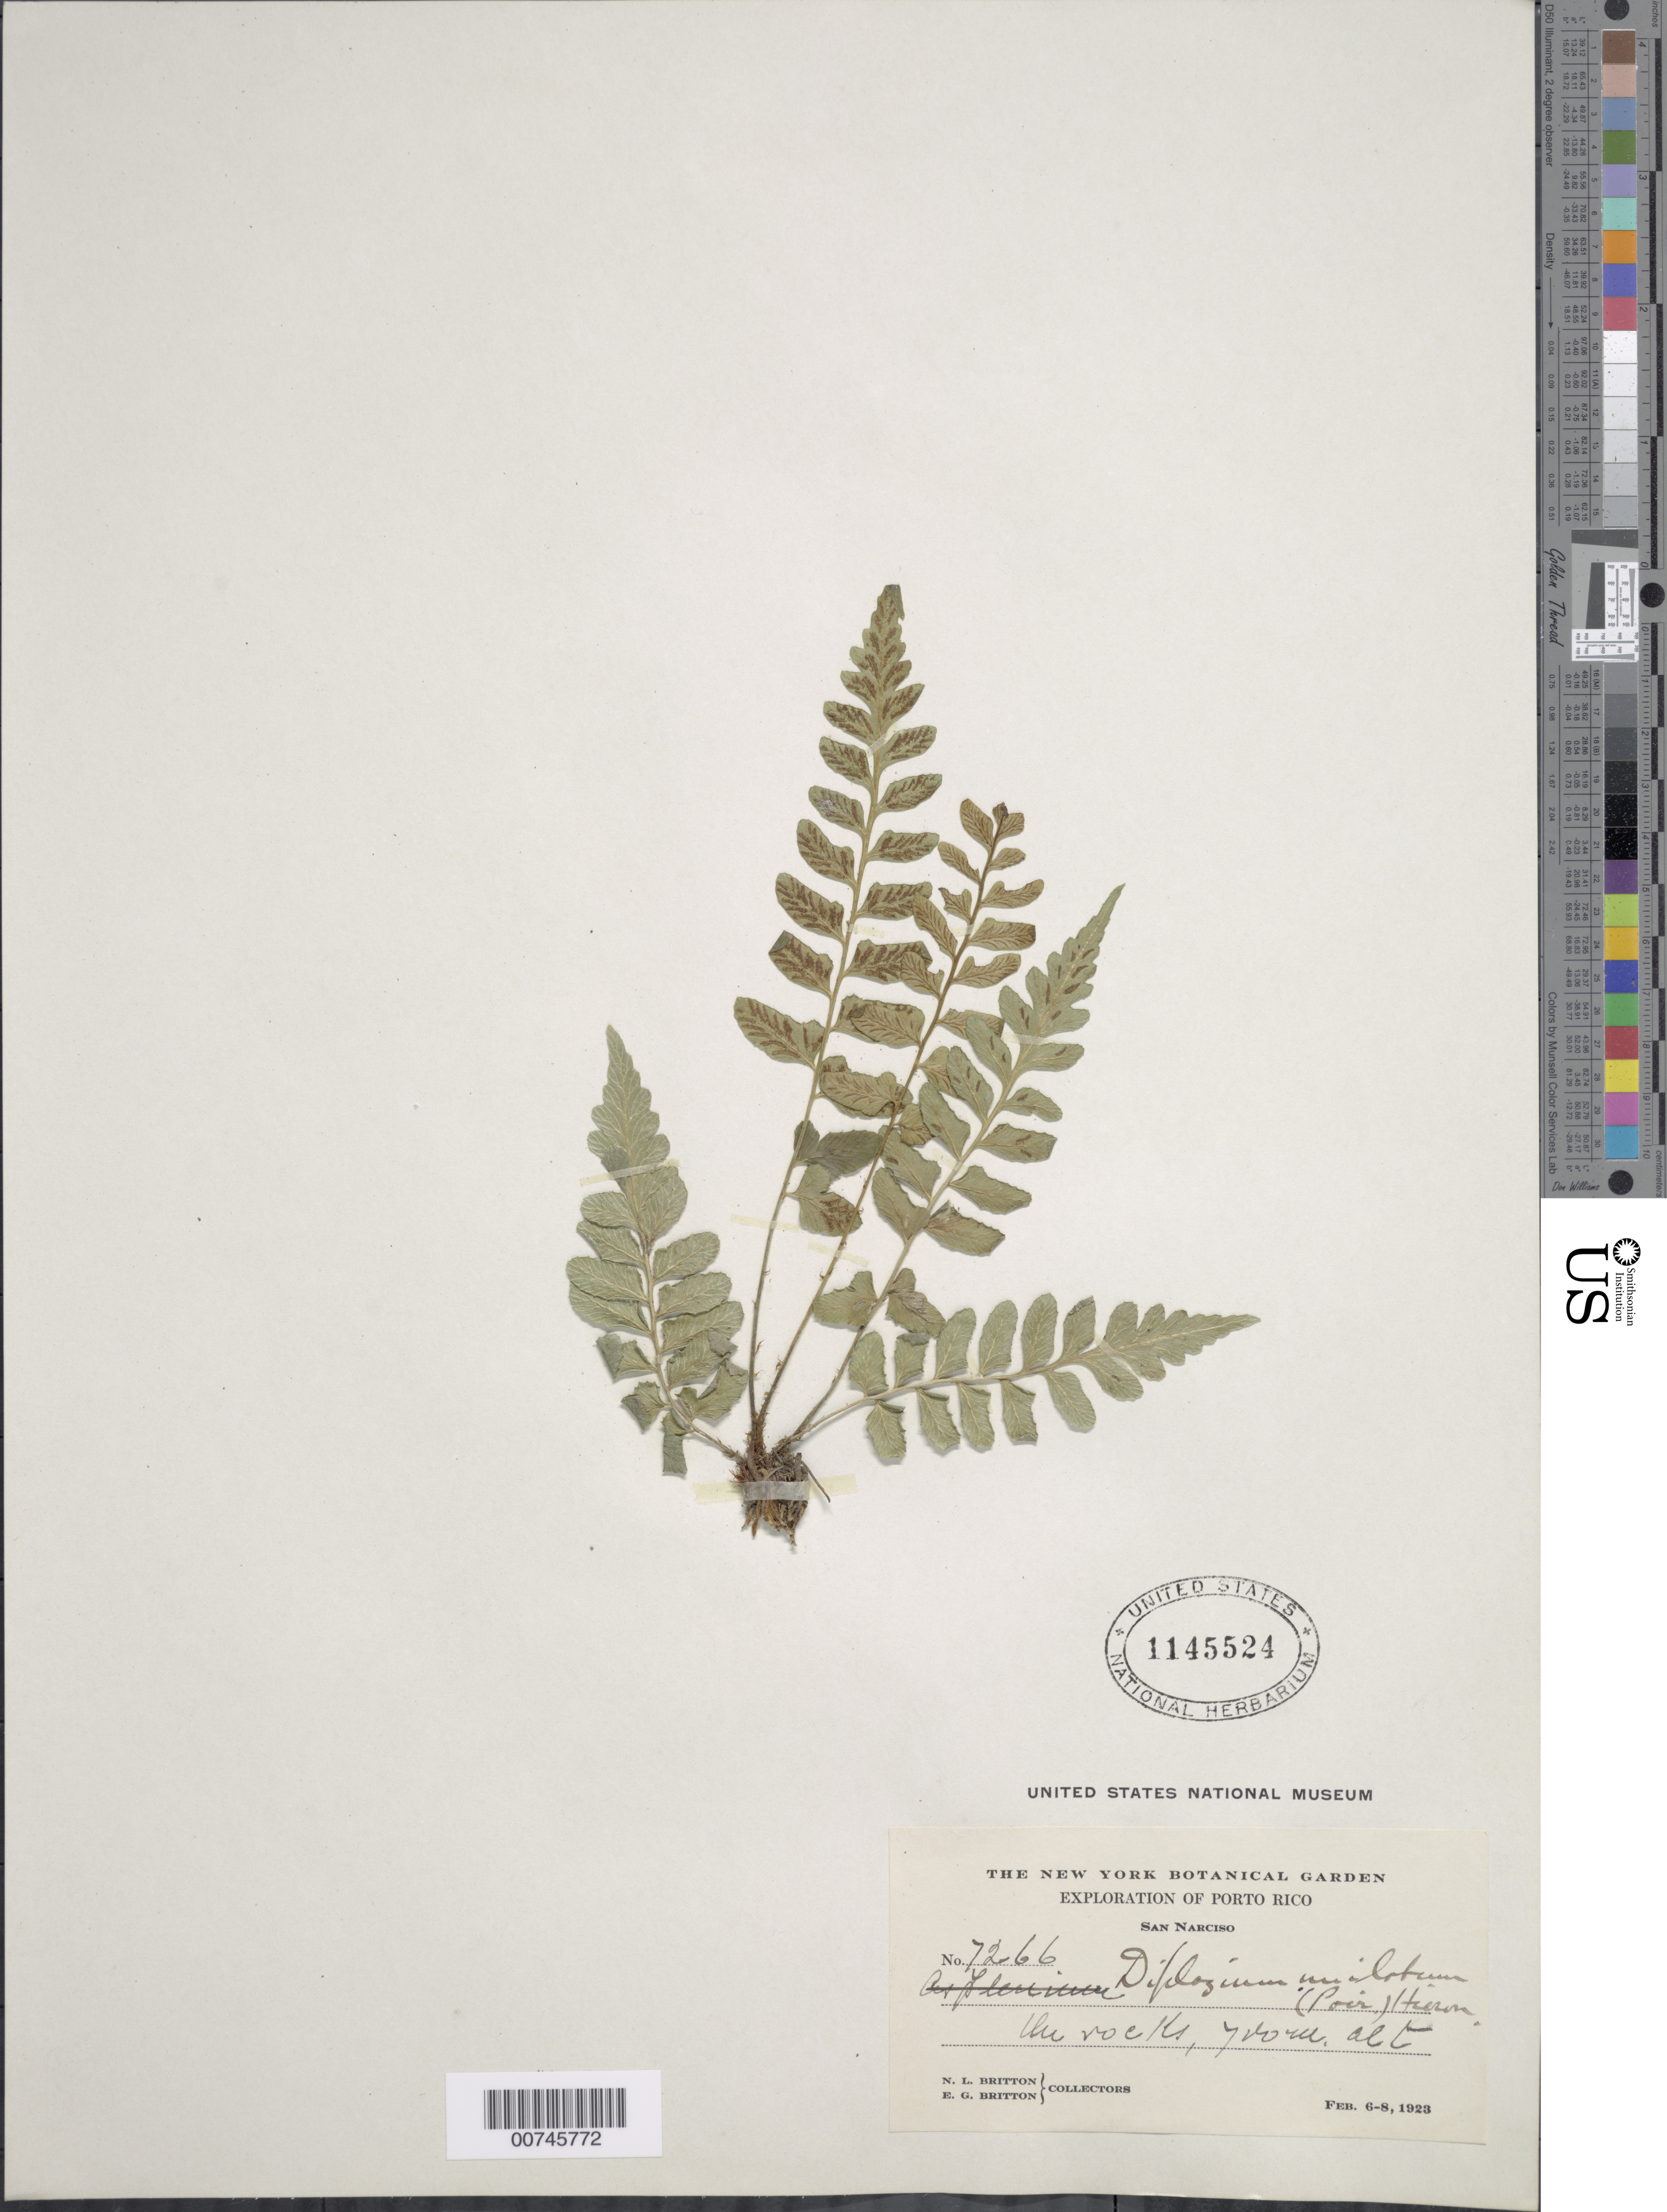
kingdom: Plantae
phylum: Tracheophyta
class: Polypodiopsida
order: Polypodiales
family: Athyriaceae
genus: Diplazium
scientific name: Diplazium unilobum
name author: (Poir.) Hieron.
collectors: N. Britton & E. G. Britton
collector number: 7266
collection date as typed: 06 Feb 1923 to 08 Feb 1923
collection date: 1923-02-06/1923-02-08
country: Puerto Rico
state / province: Jayuya (?)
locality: San Narciso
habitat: On rocks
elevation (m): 700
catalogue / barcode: US 1145524